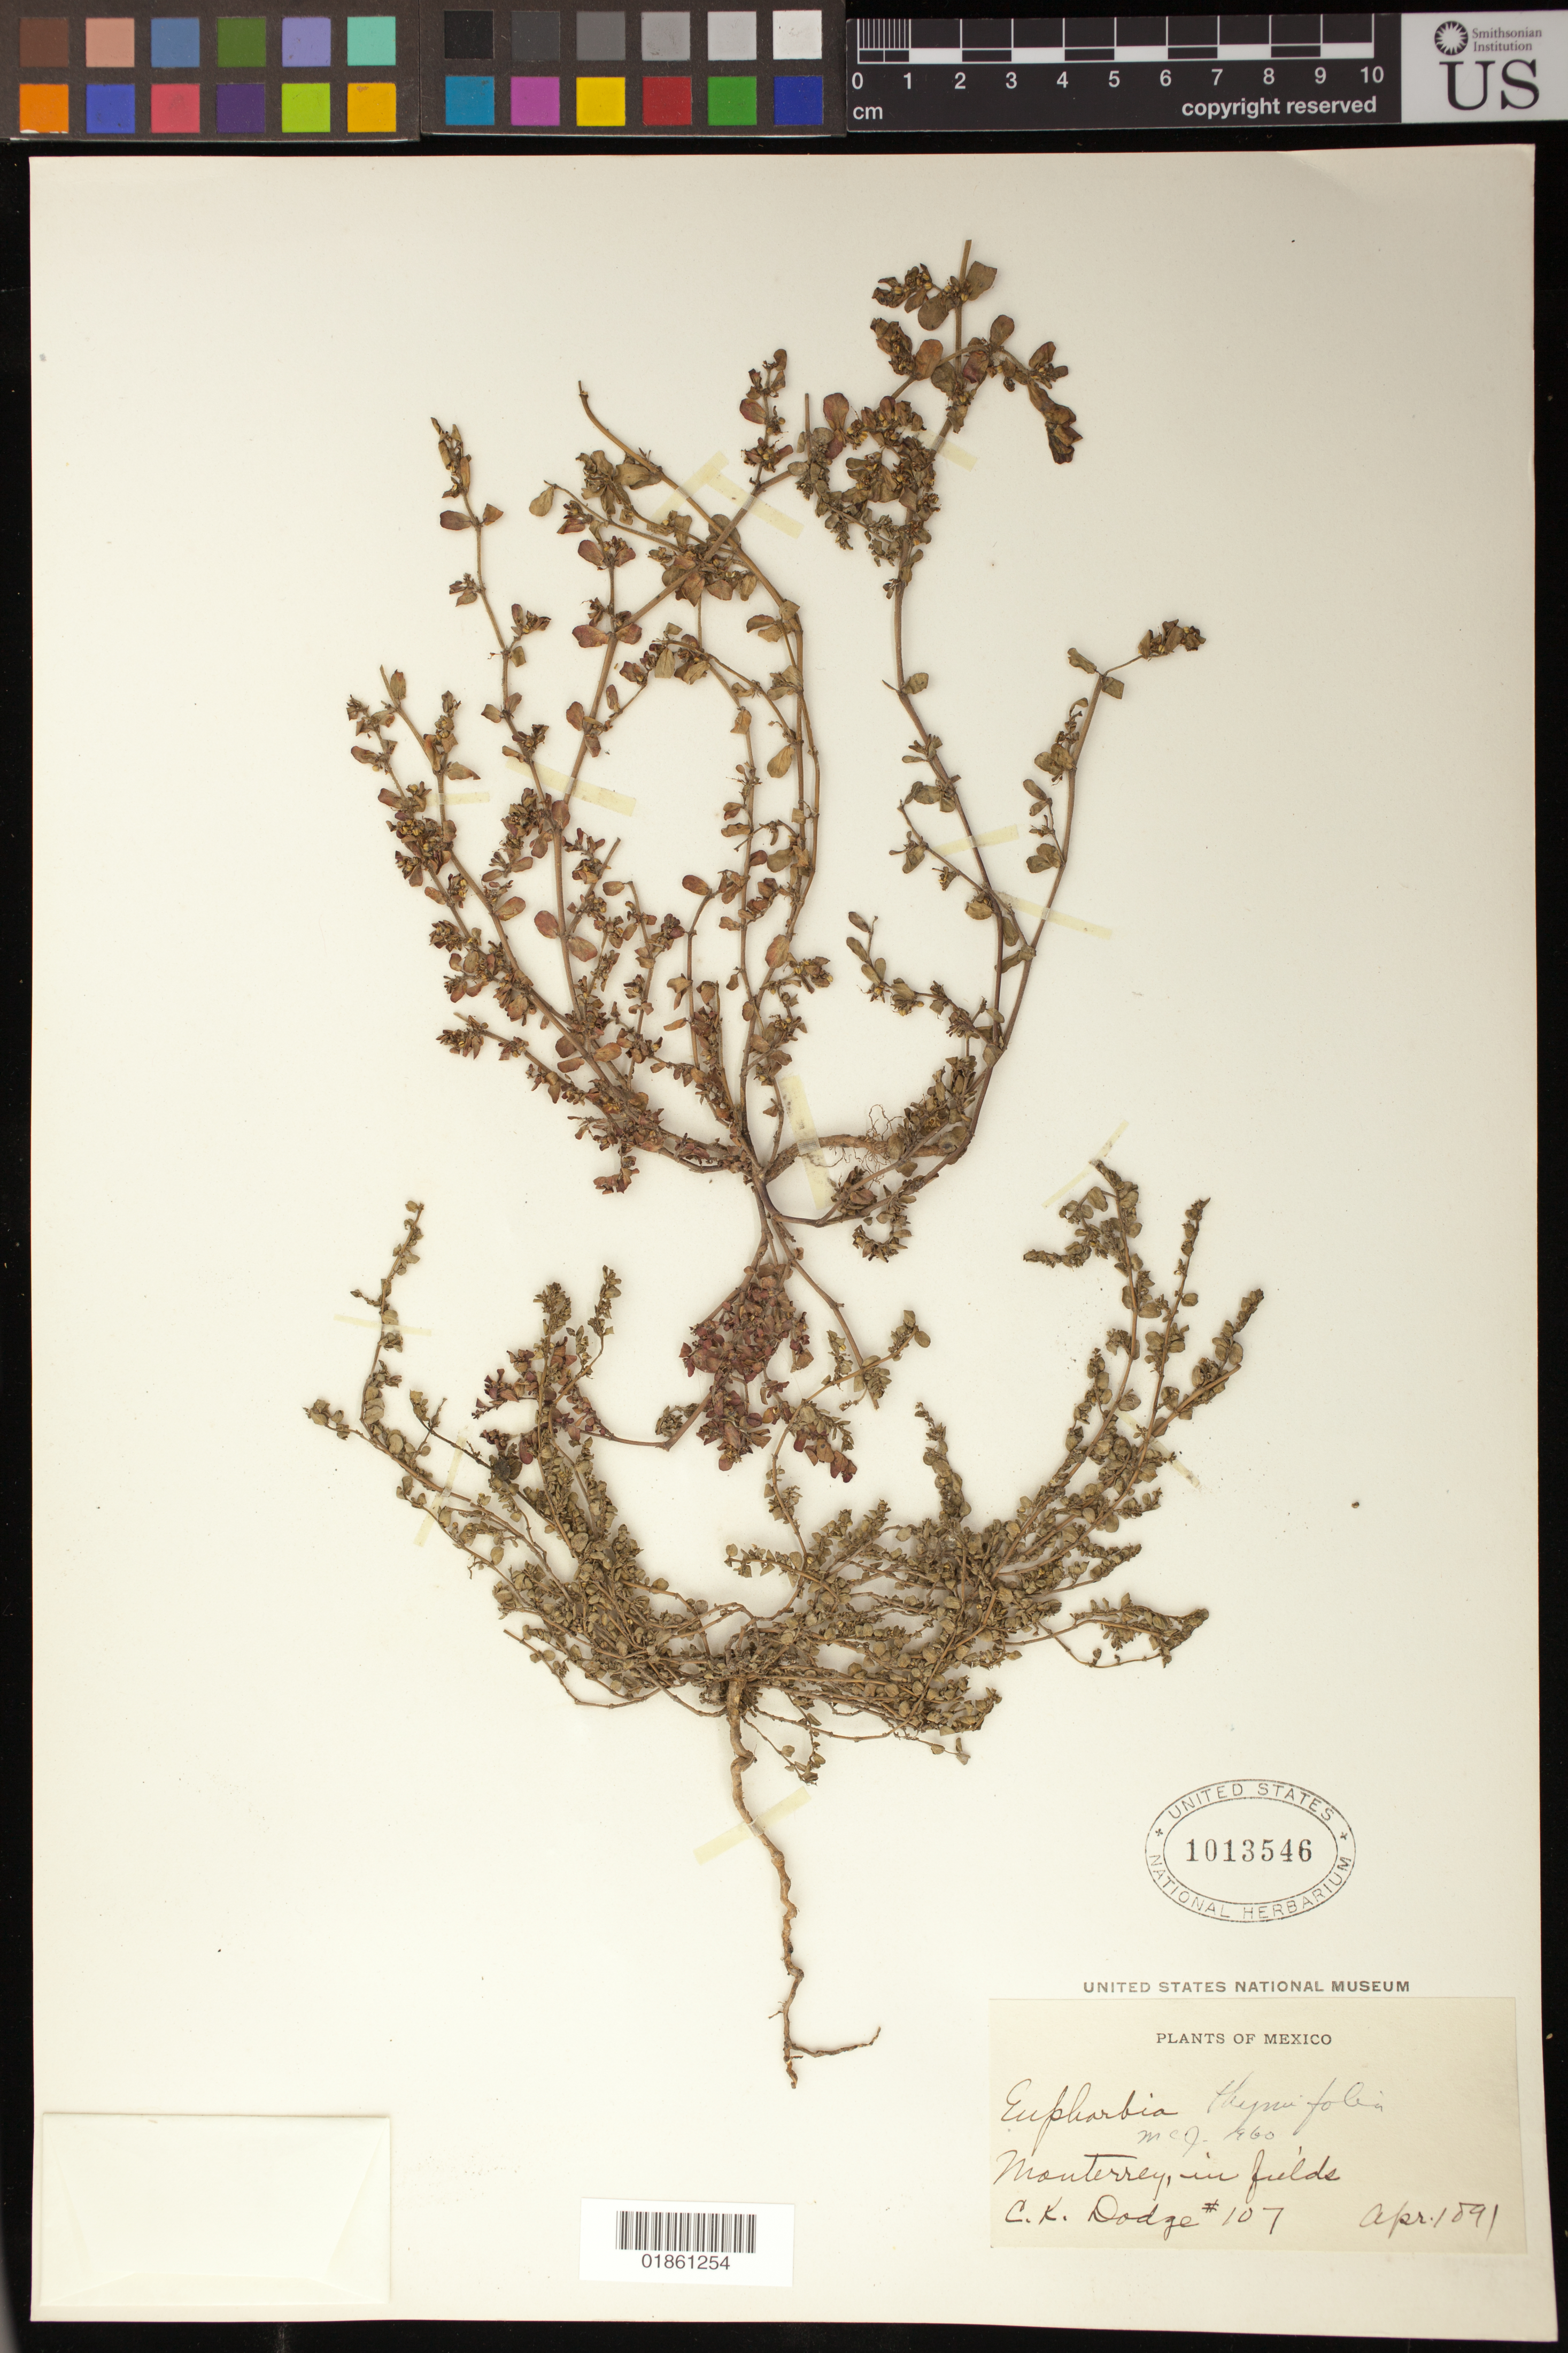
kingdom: Plantae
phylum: Tracheophyta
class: Magnoliopsida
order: Malpighiales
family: Euphorbiaceae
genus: Euphorbia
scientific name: Euphorbia sp.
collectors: C. K. Dodge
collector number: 107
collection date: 1891-04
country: Mexico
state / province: Nuevo León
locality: Monterrey, in fields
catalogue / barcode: US 1013546